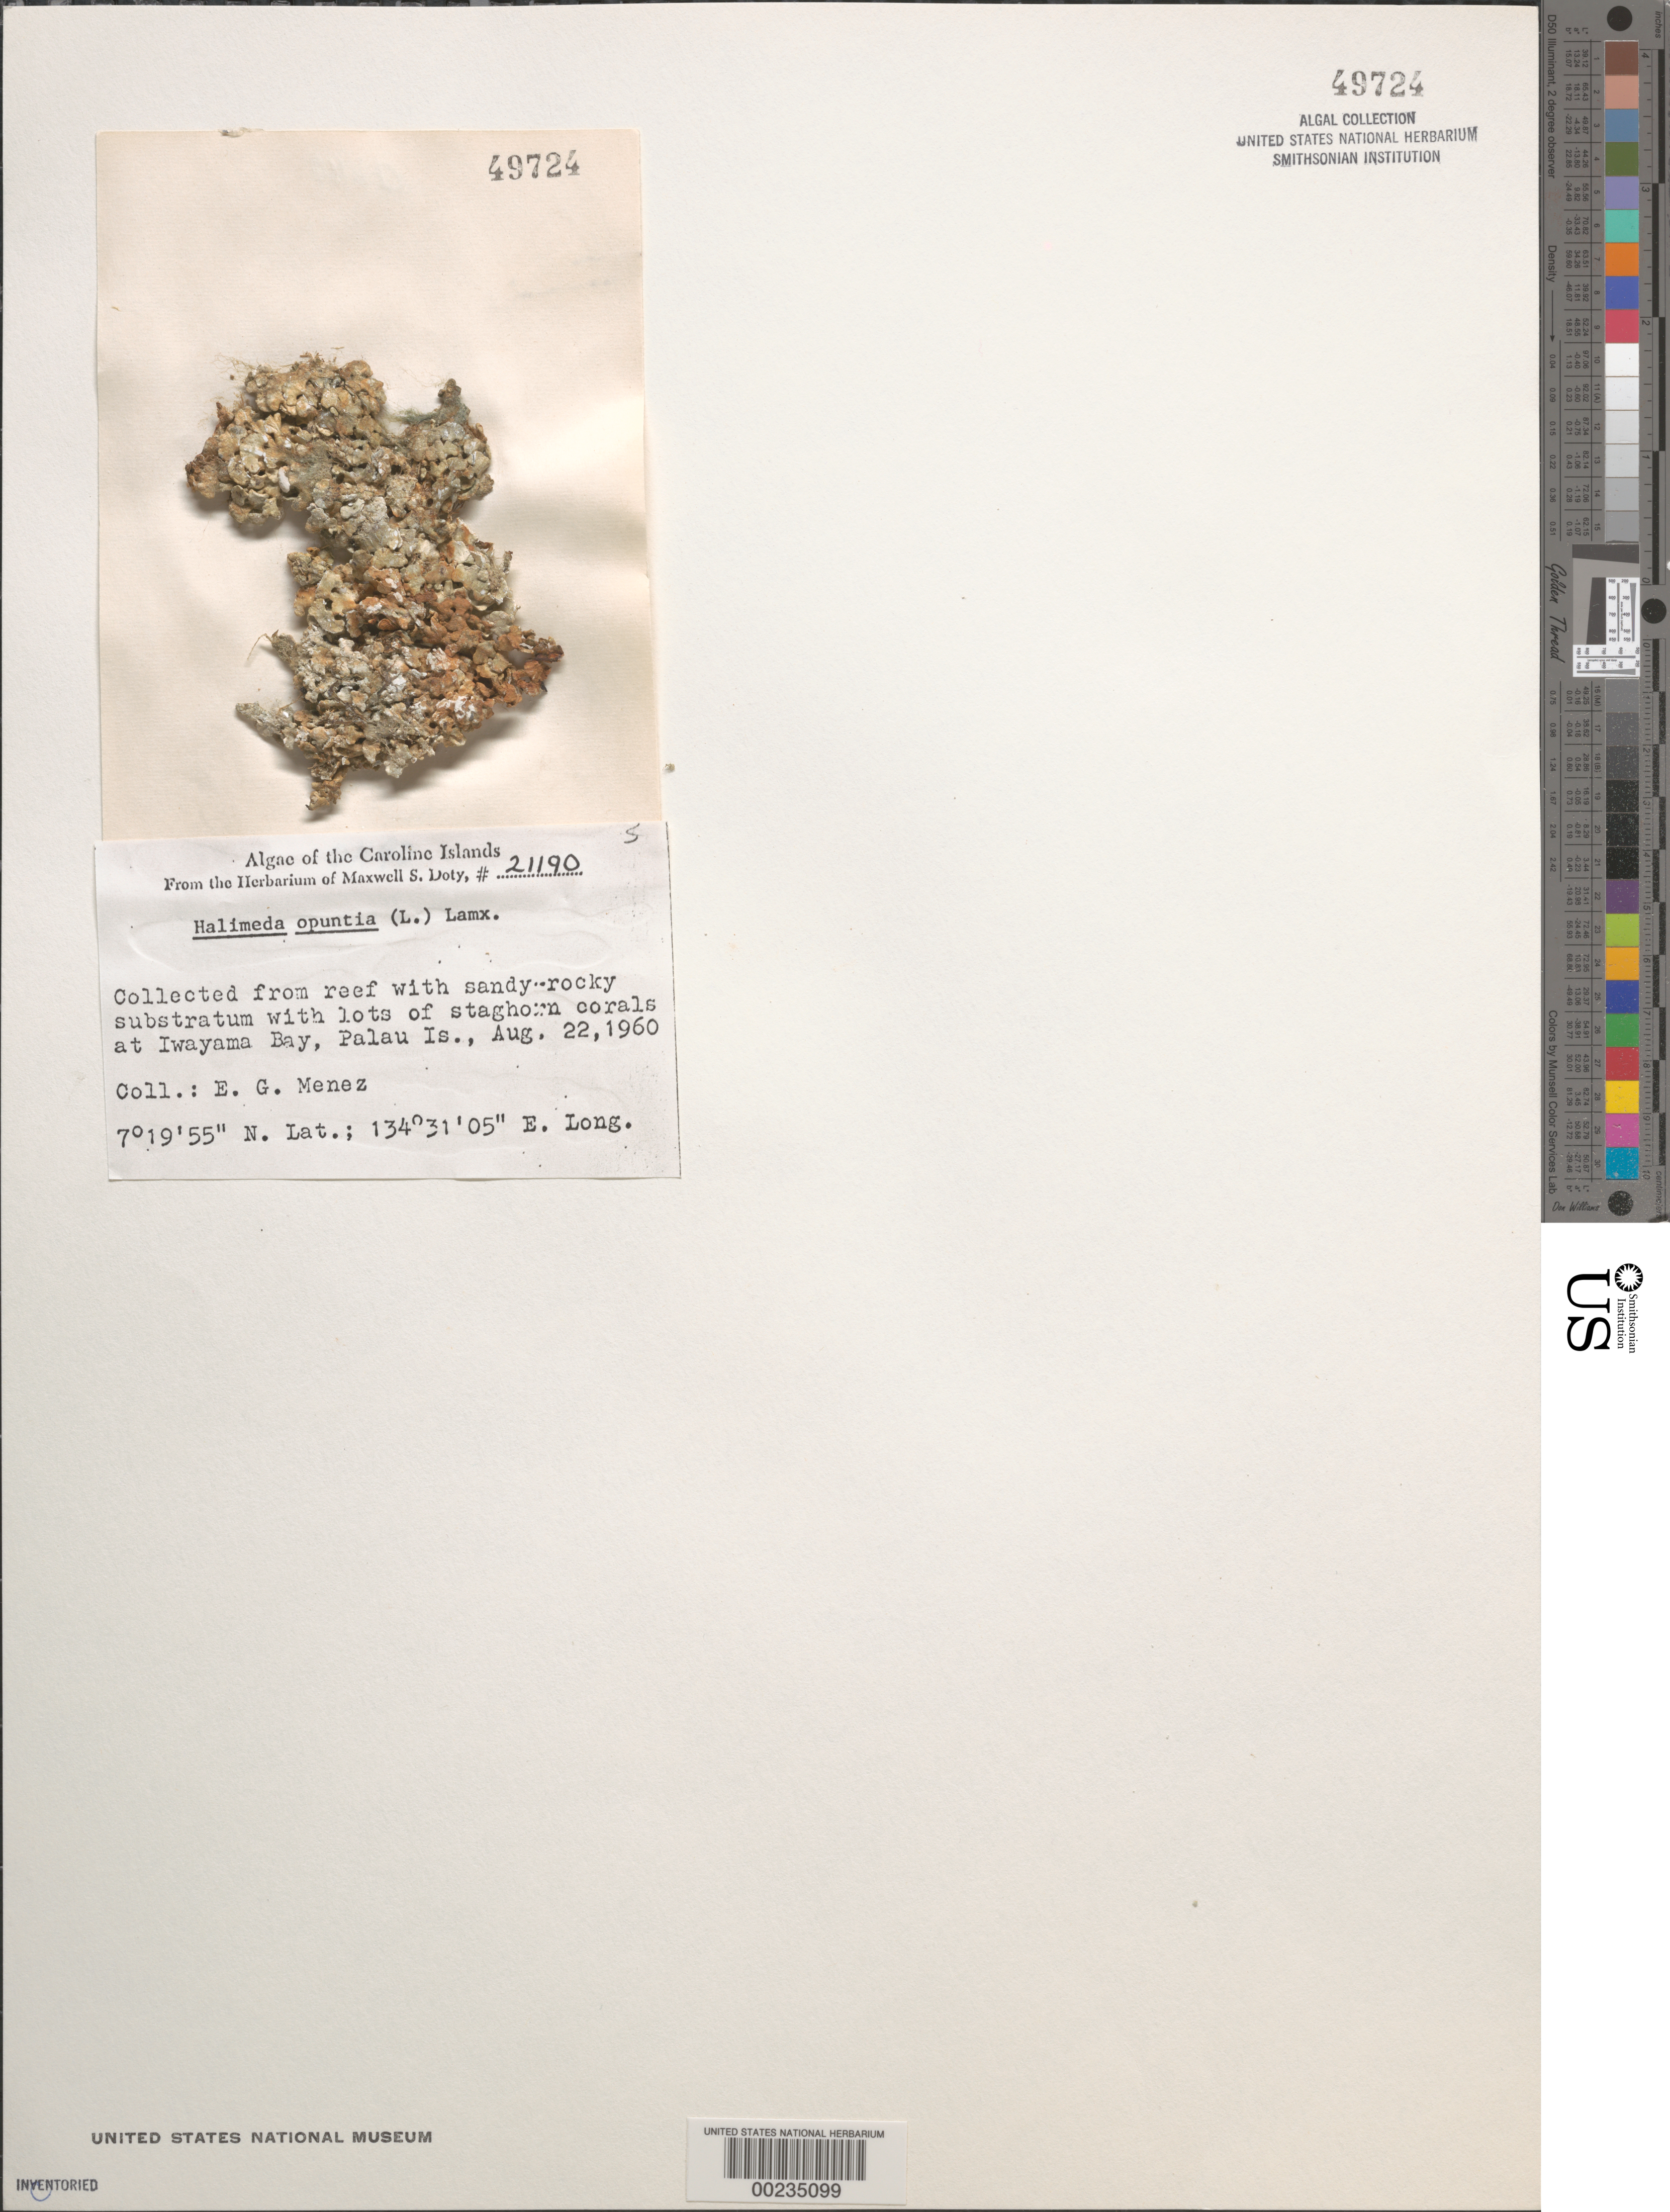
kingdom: Plantae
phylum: Chlorophyta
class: Ulvophyceae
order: Bryopsidales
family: Halimedaceae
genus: Halimeda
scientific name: Halimeda opuntia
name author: (L.) J.V.Lamouroux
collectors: Meñez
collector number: MSD 21190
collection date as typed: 22 Aug 1960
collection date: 1960-08-22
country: Palau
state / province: Koror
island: Oreor (Koror)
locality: Iwayama Bay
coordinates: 7 19' 55" N, 134 31' 05" E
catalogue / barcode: US 49724